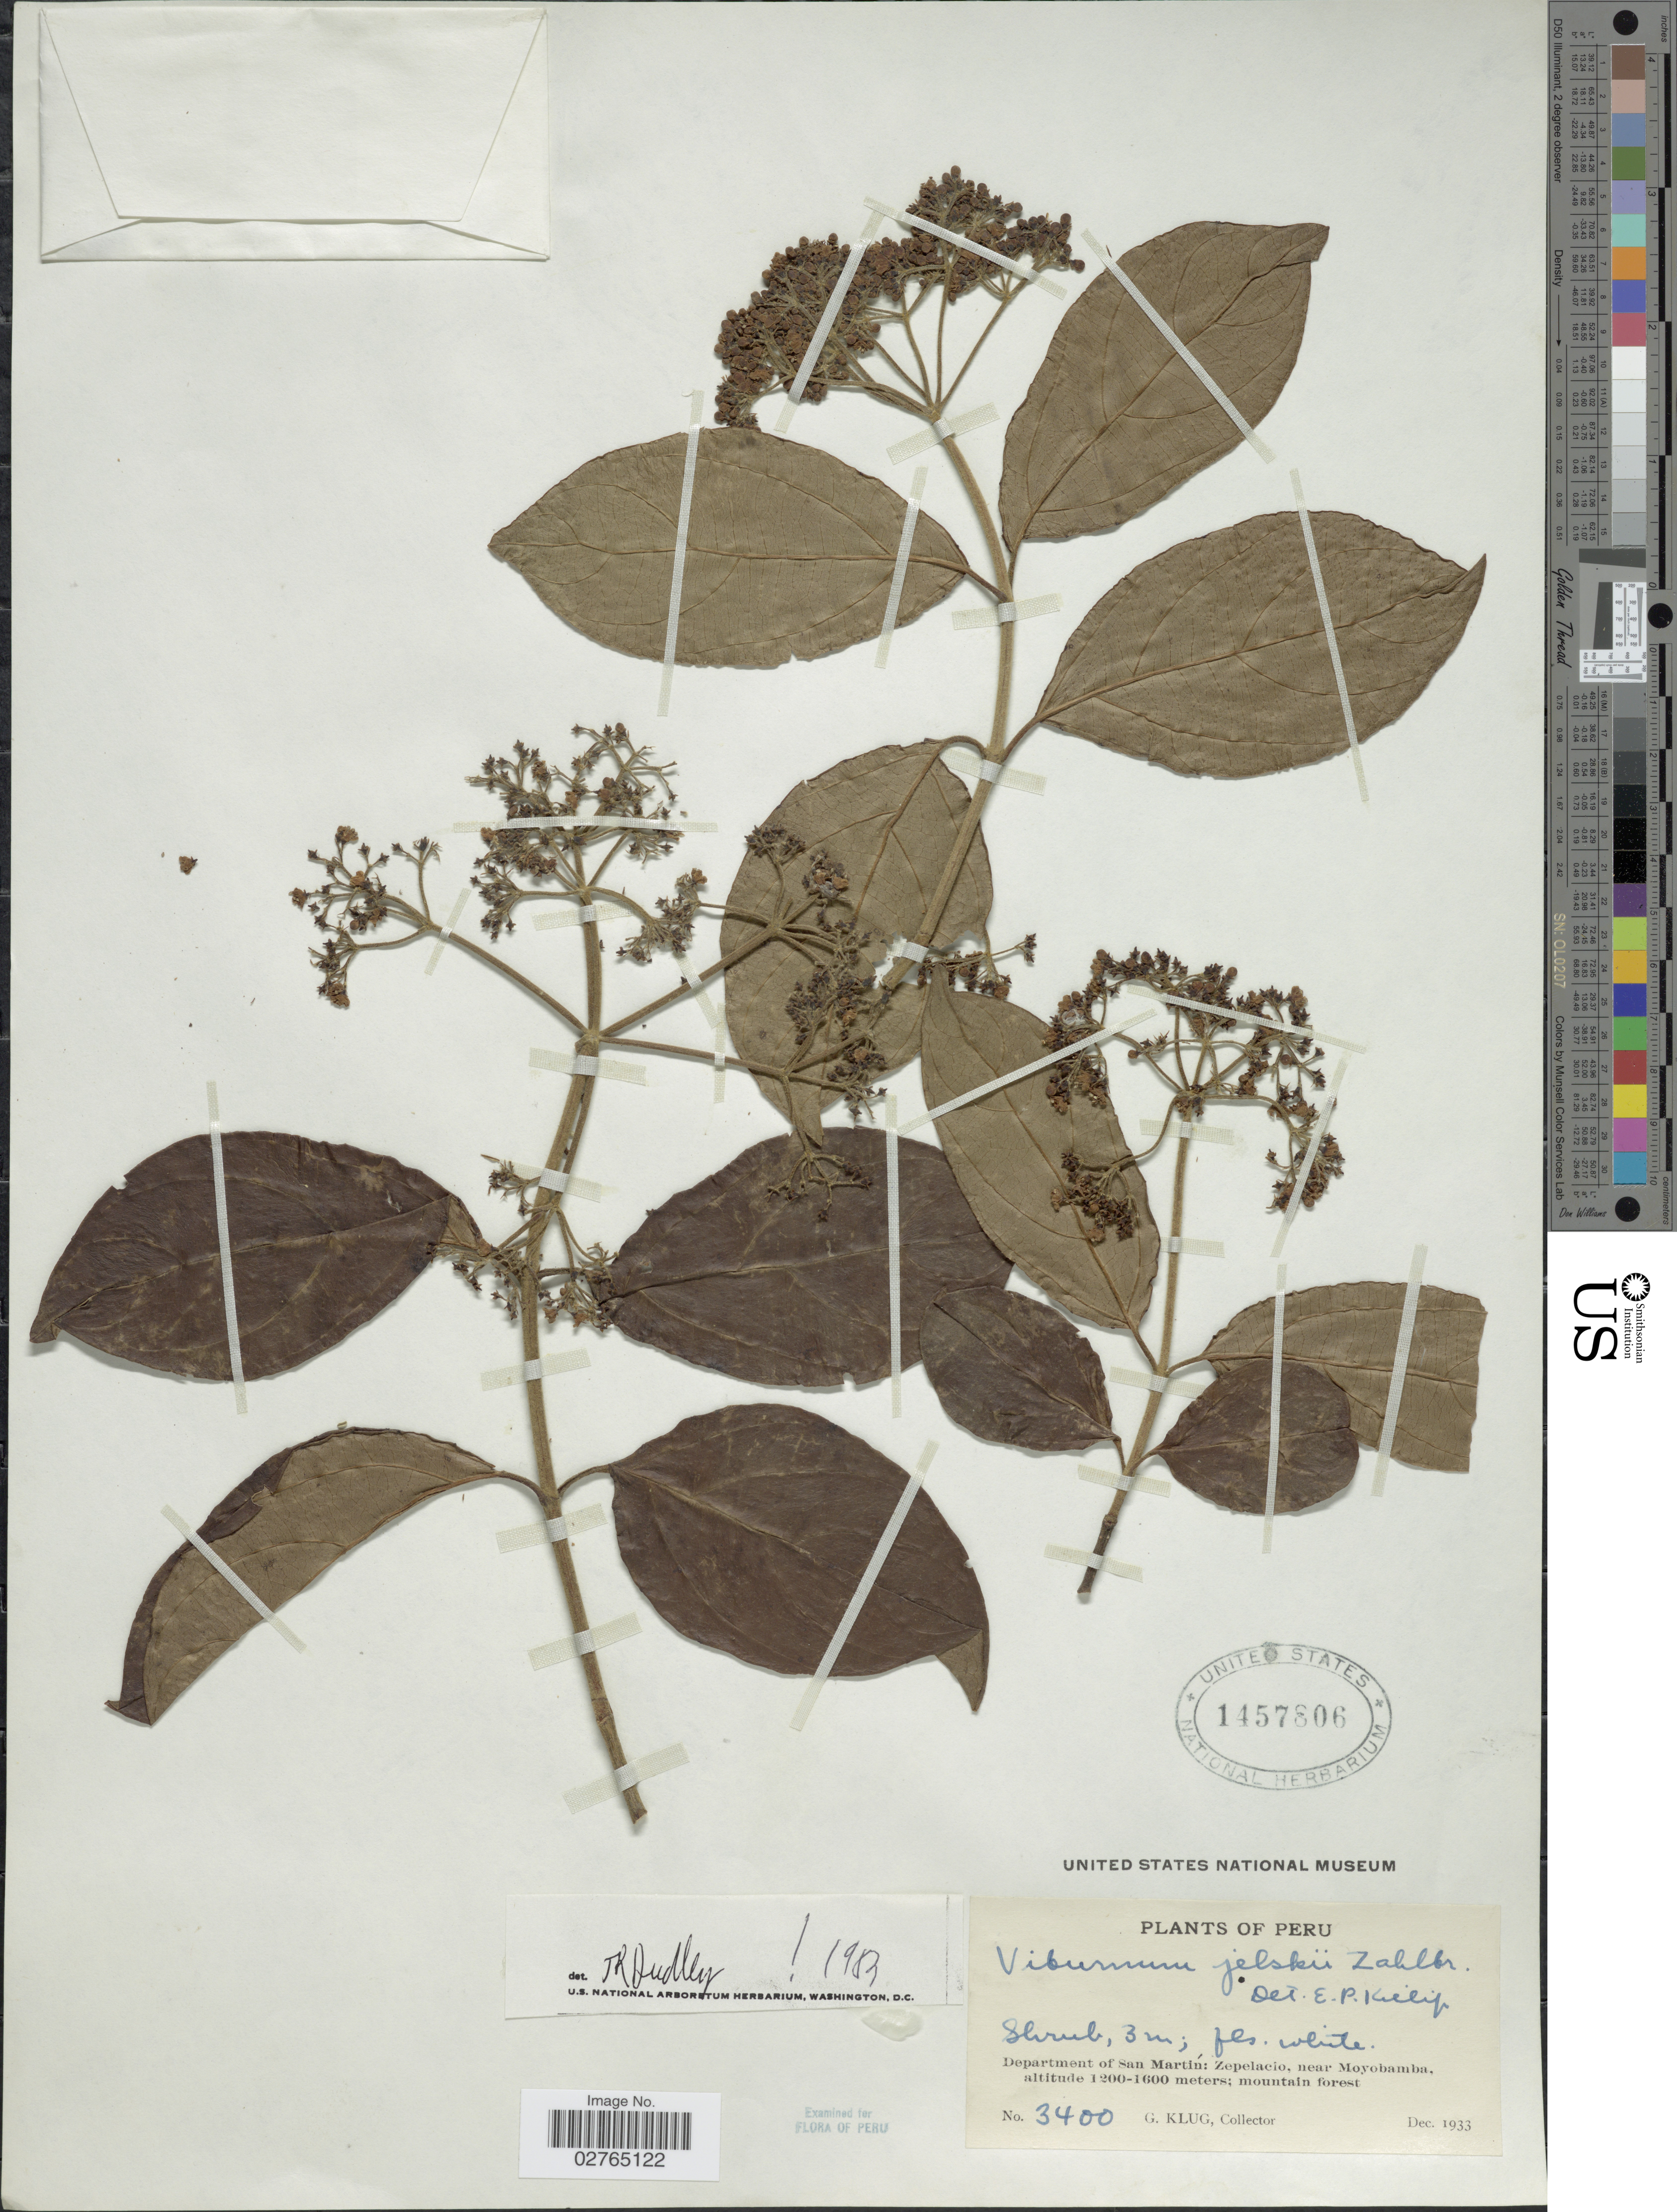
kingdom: Plantae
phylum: Tracheophyta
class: Magnoliopsida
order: Dipsacales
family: Viburnaceae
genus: Viburnum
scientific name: Viburnum jelskii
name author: Zahlbr.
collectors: G. Klug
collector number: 3400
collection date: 1933-12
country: Peru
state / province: San Martín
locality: Department of San Martin; Zepelacio, near Moyobama.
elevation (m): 1200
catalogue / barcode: US 1457806